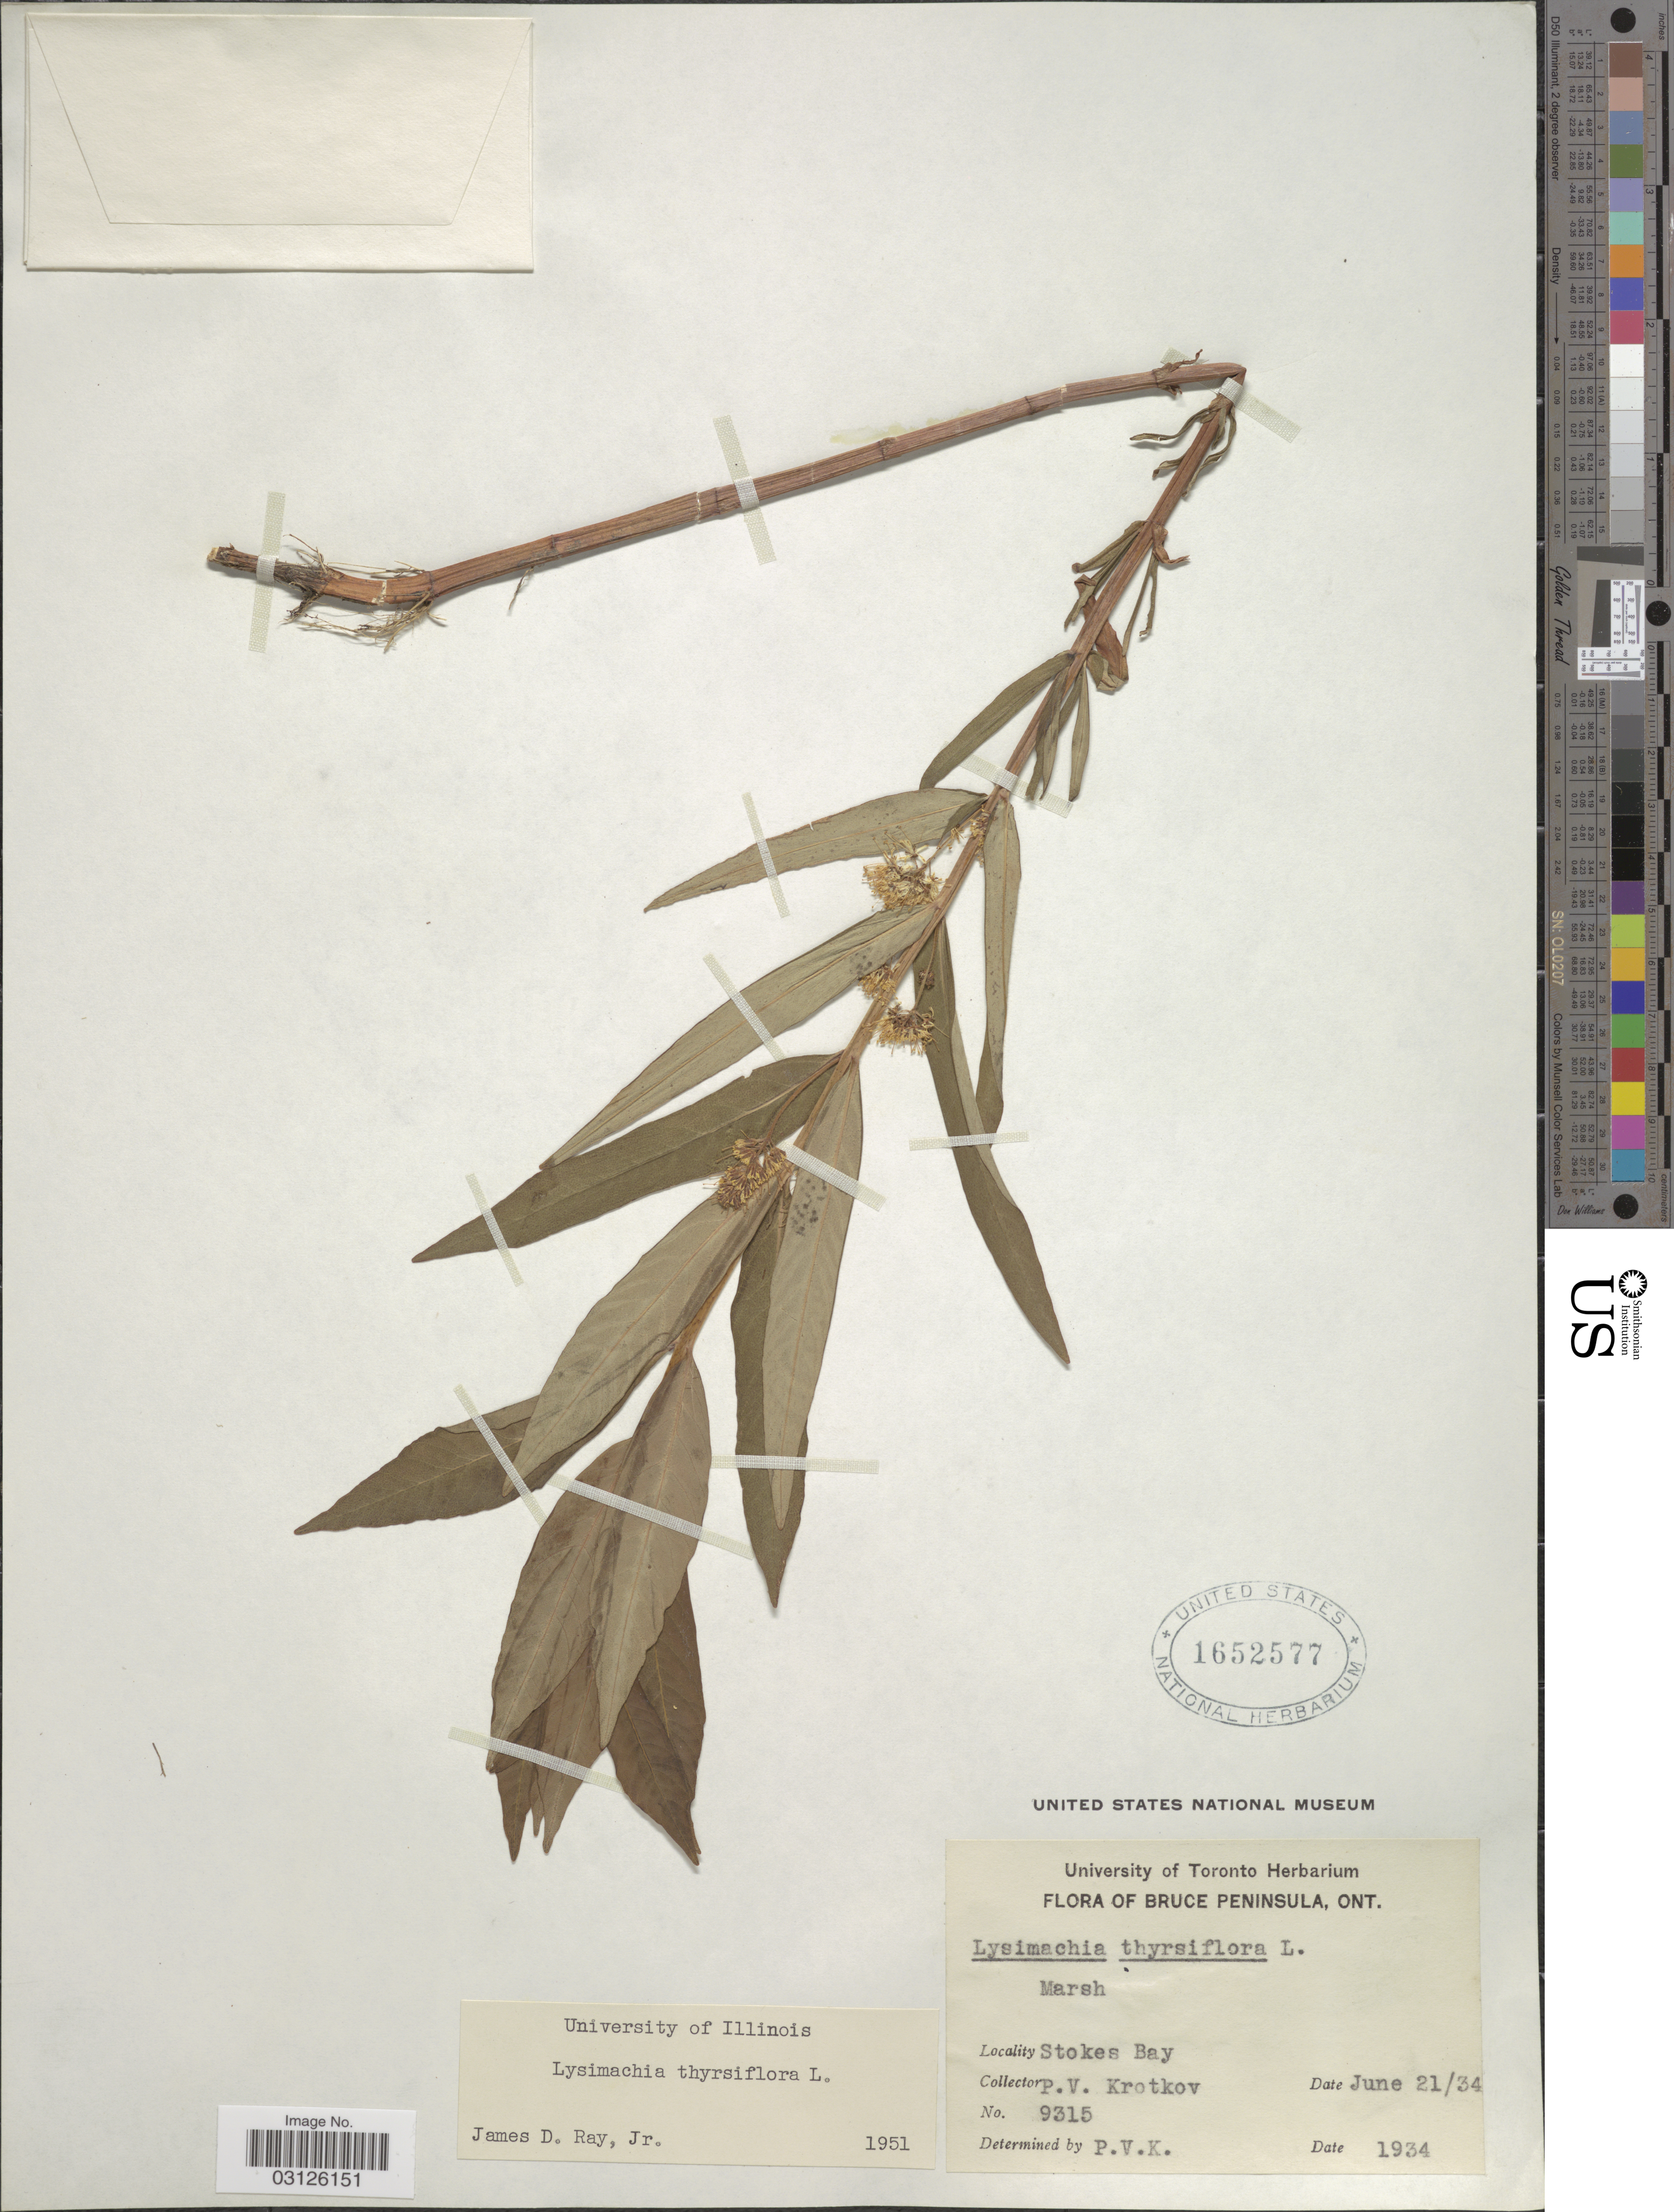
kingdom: Plantae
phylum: Tracheophyta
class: Magnoliopsida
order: Ericales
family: Primulaceae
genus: Lysimachia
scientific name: Lysimachia thyrsiflora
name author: L.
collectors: P. V. Krotkov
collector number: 9315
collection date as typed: Transcribed d/m/y: 21/6/34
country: Canada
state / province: Ontario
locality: Bruce Peninsula. Stokes Bay.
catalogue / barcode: US 1652577